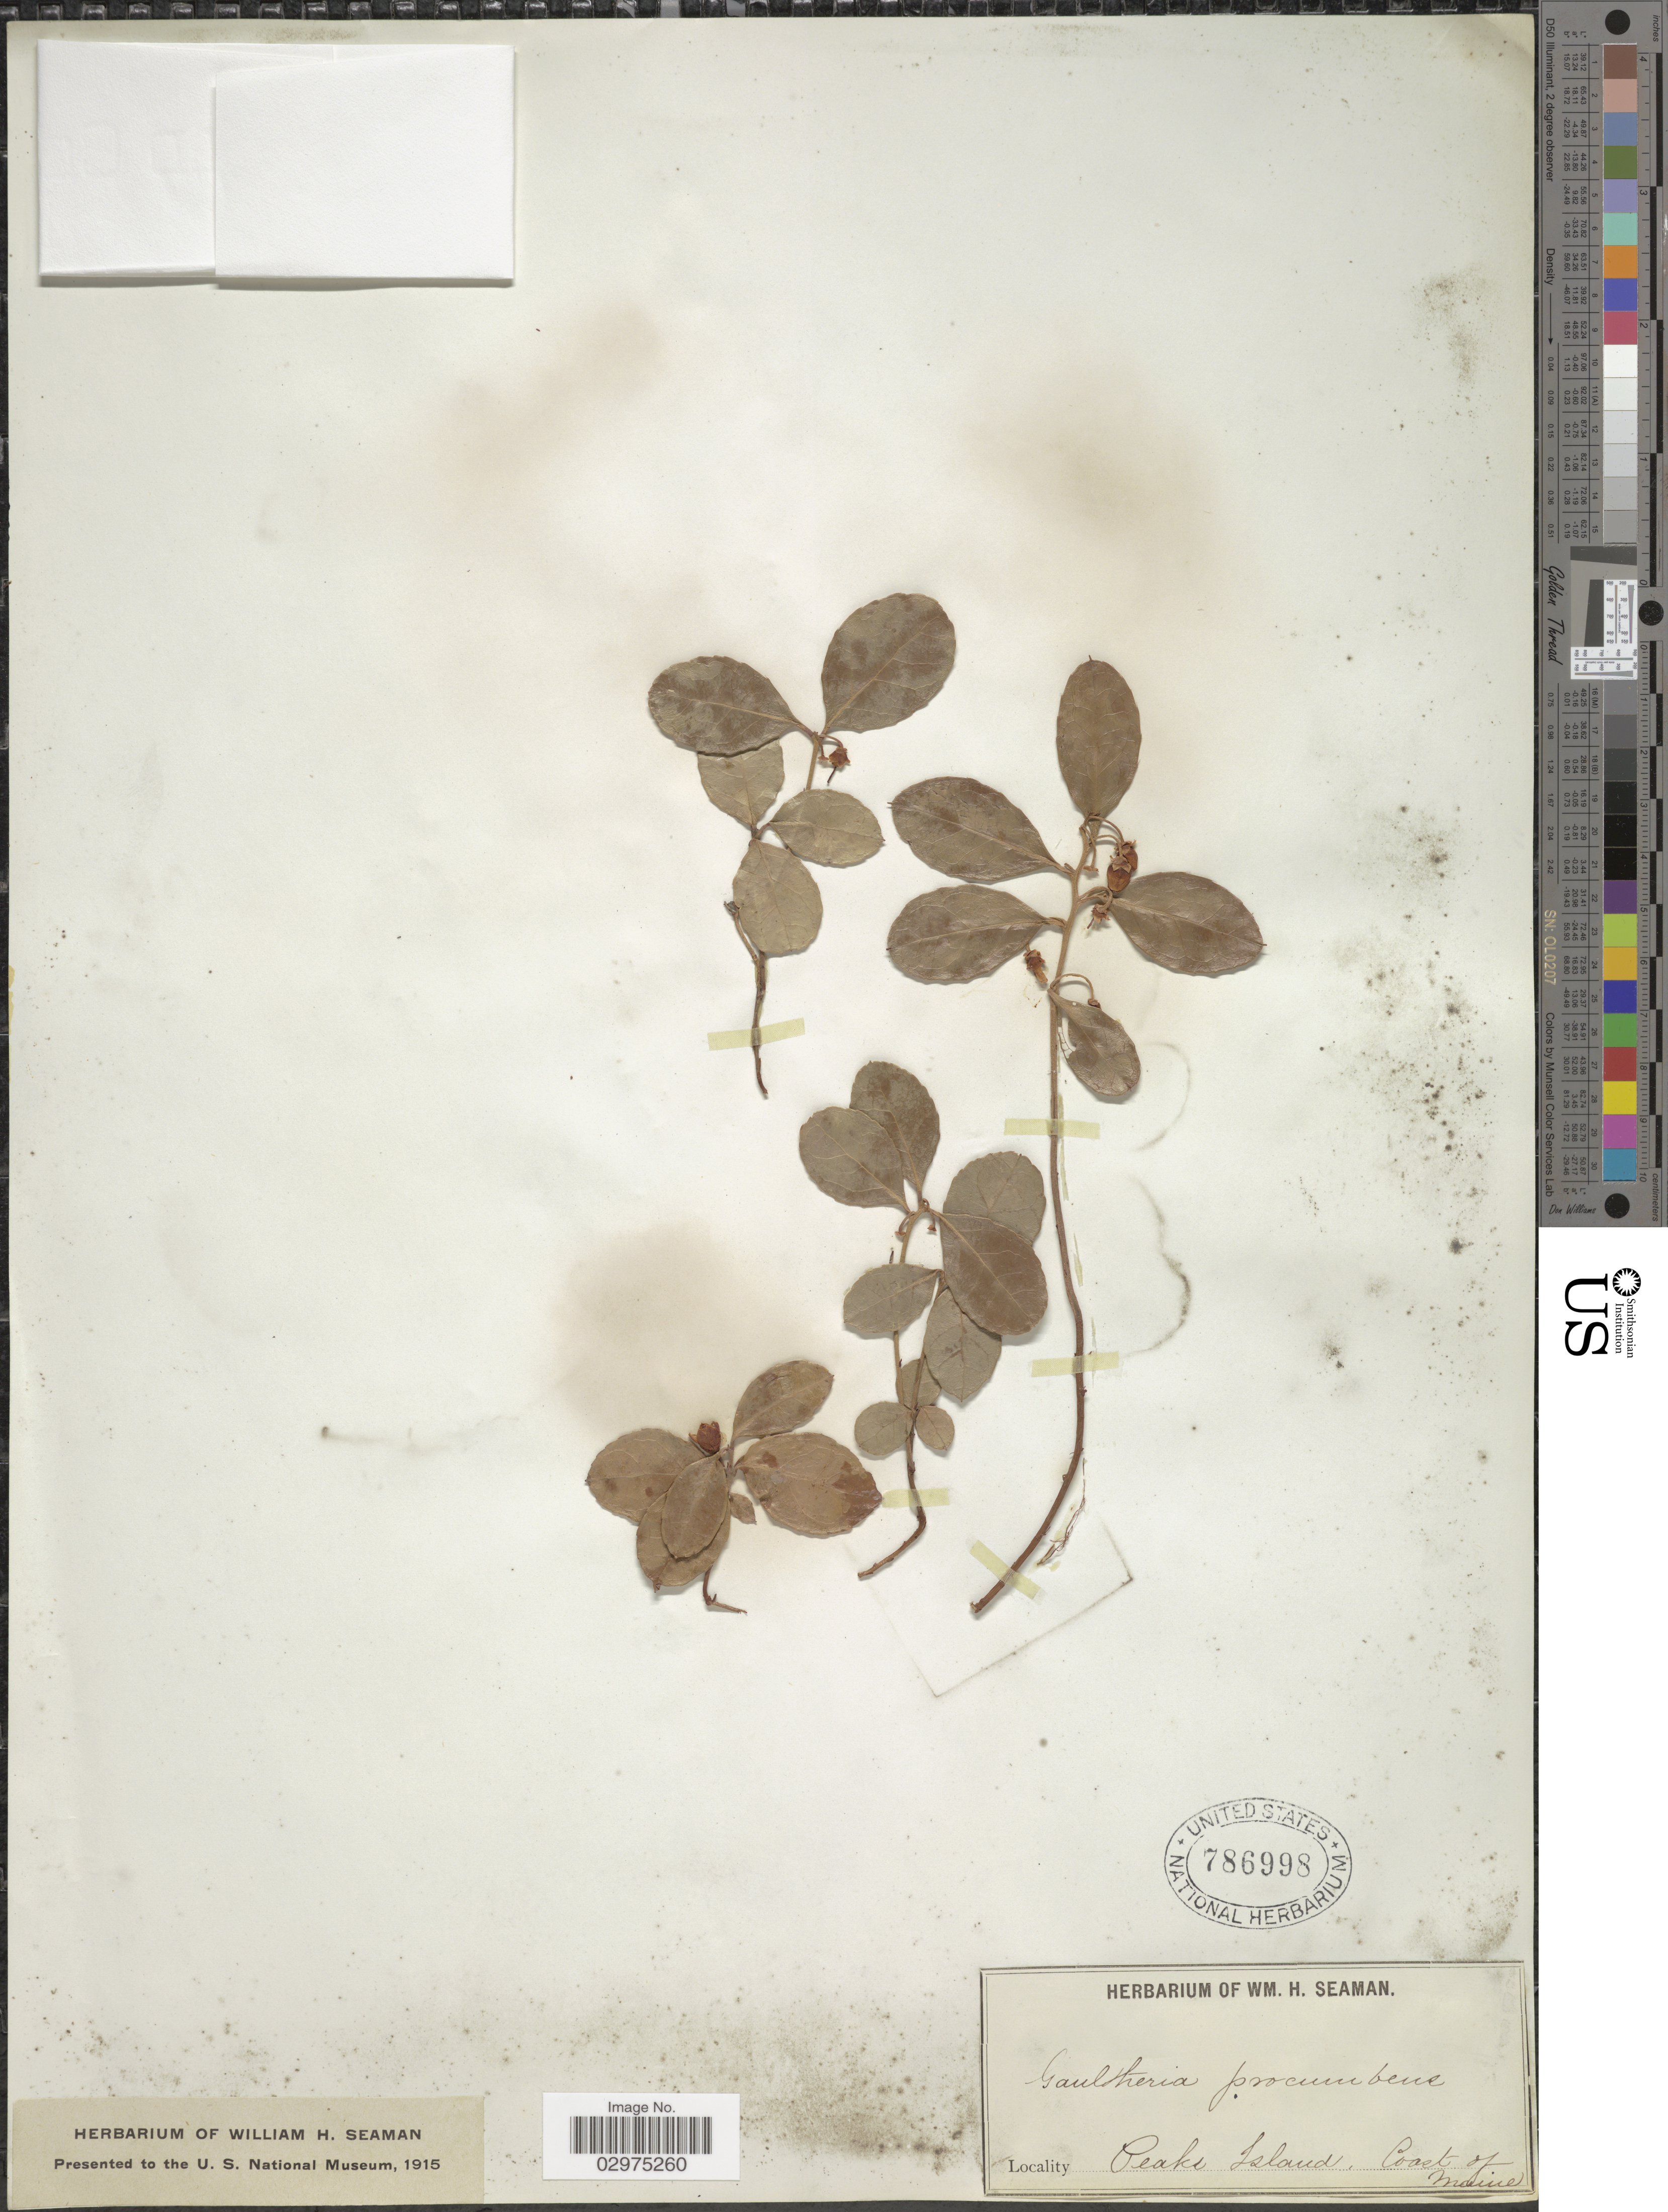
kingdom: Plantae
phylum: Tracheophyta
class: Magnoliopsida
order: Ericales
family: Ericaceae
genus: Gaultheria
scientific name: Gaultheria procumbens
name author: L.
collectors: W. Seaman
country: United States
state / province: Maine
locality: Peaks Island, Coast of Maine.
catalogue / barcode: US 786998